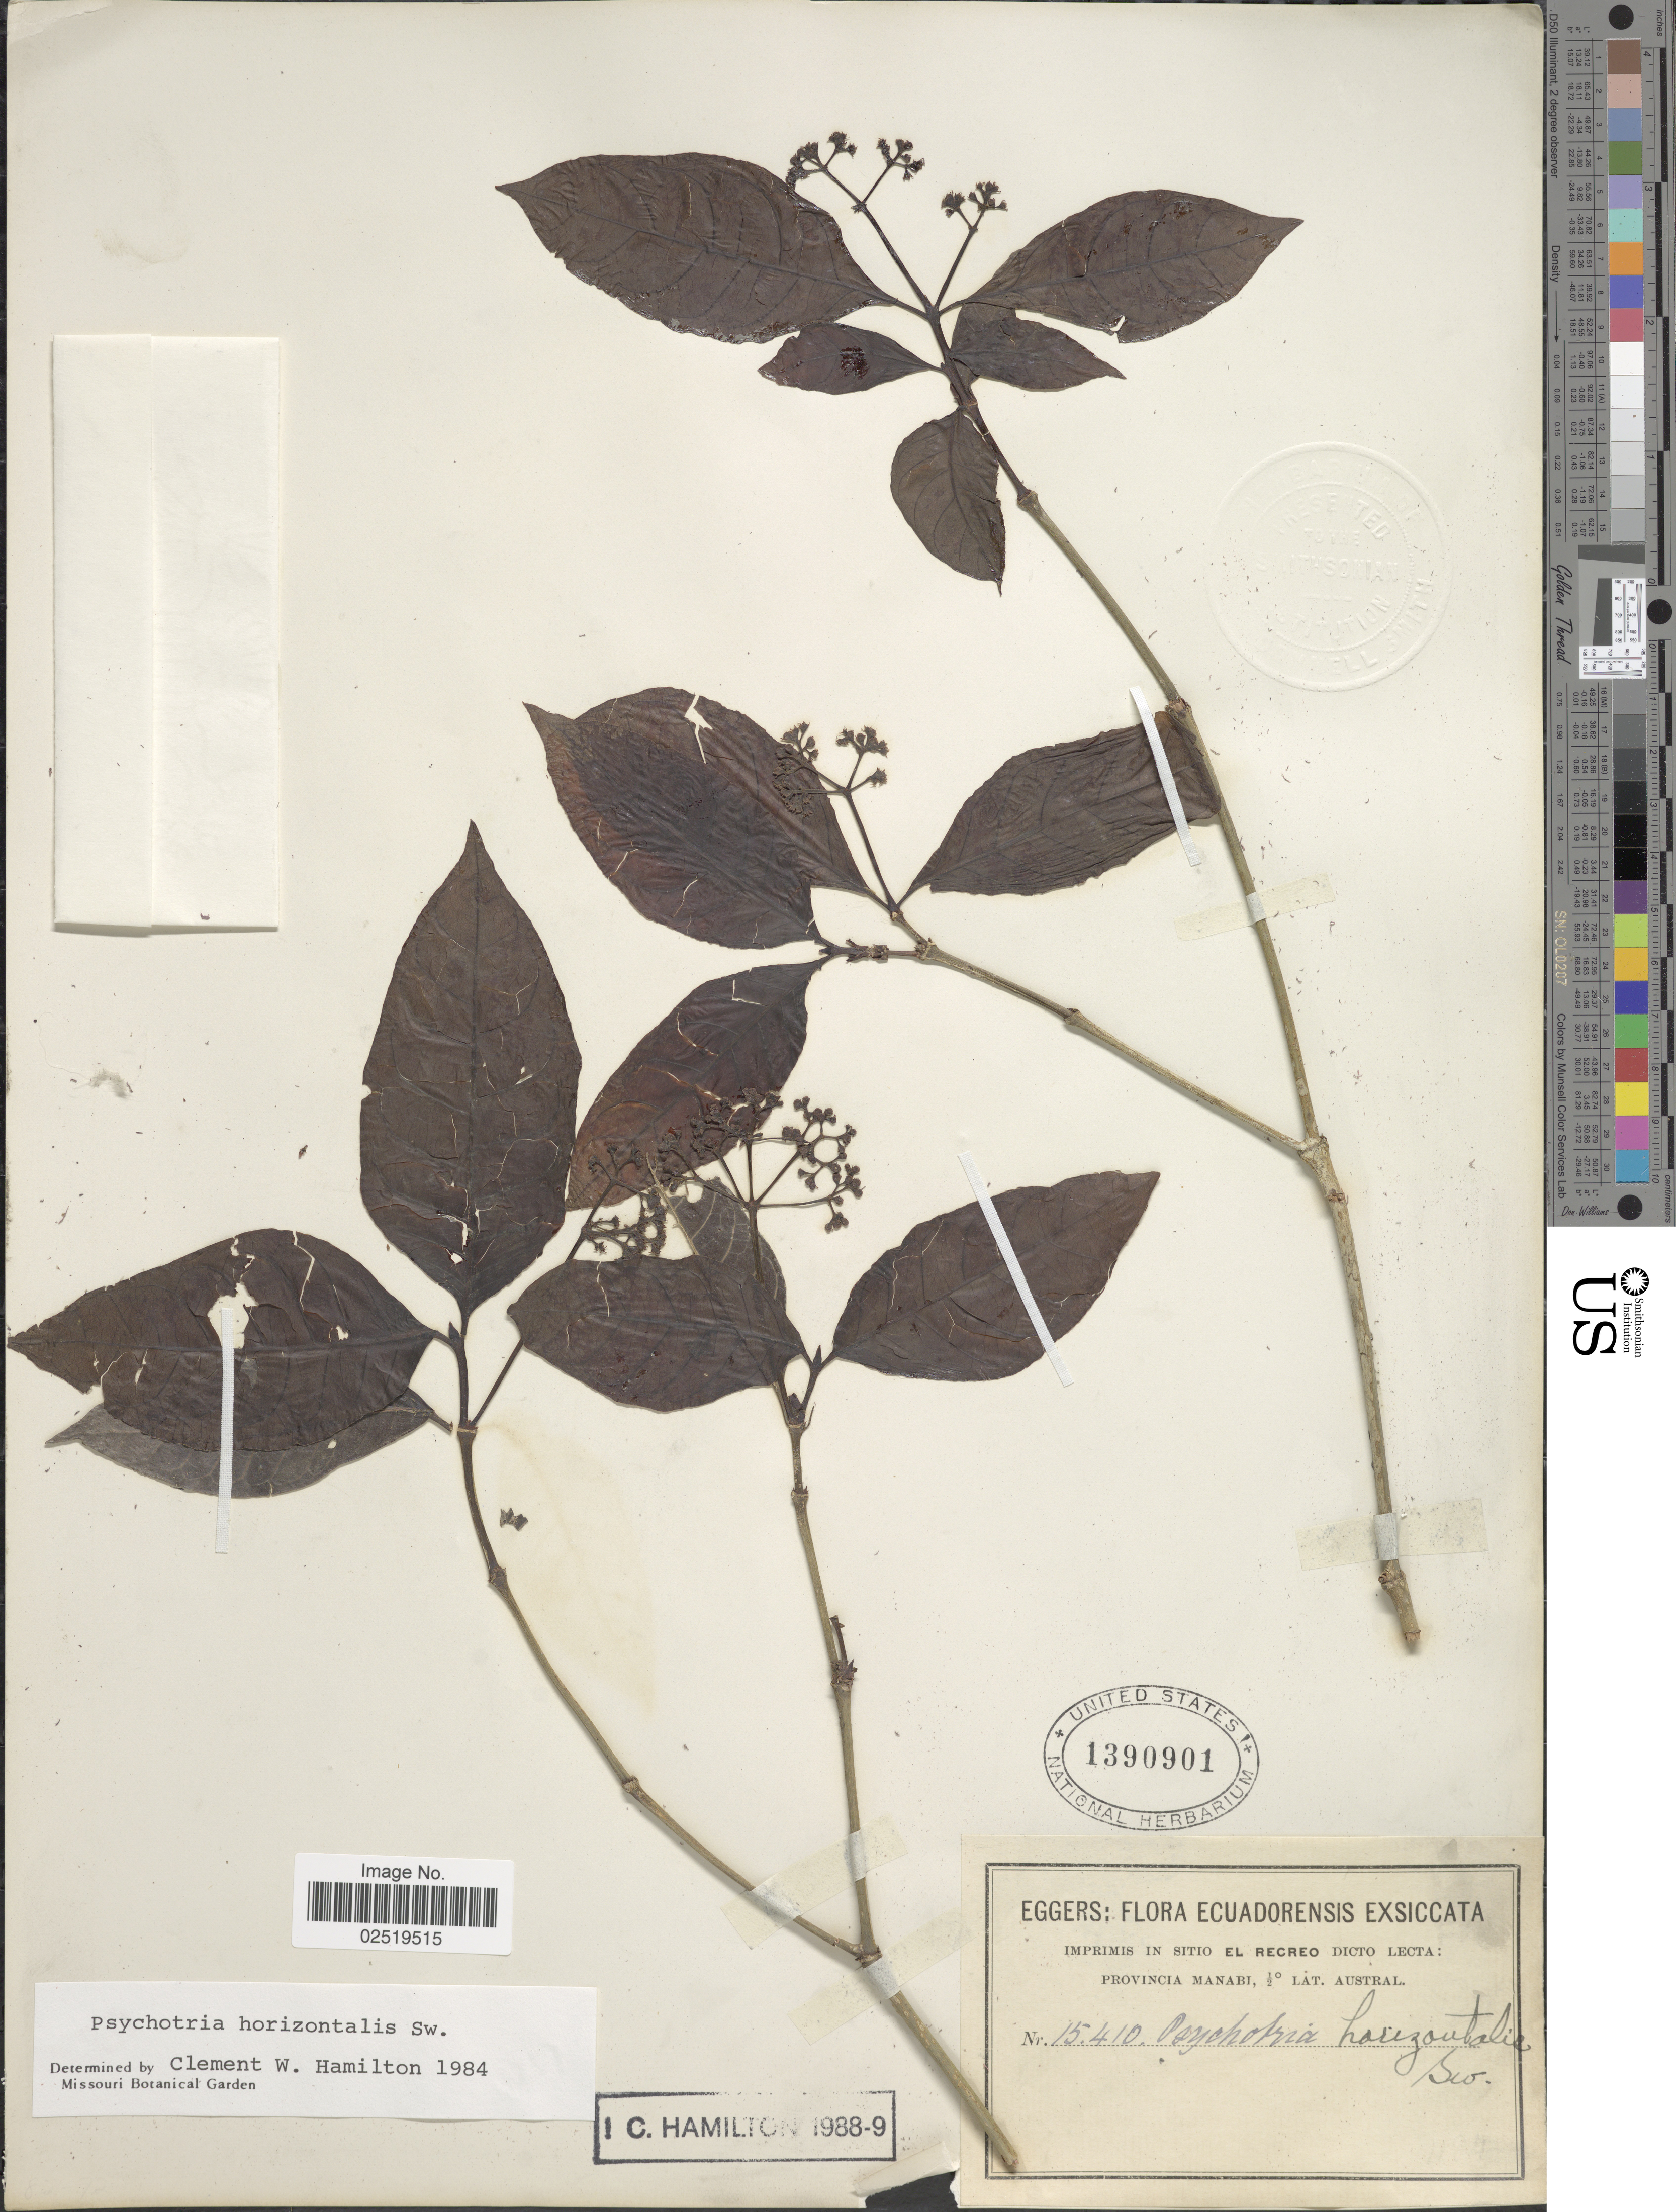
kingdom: Plantae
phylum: Tracheophyta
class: Magnoliopsida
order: Gentianales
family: Rubiaceae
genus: Psychotria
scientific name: Psychotria horizontalis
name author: Sw.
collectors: -. Eggers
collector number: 15410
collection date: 1988/1989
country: Ecuador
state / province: Manabí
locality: Ecuadorensis, Imprimis in sitio el Recreo dicto Lecta, 1/2 ° Lat. Austral [unsure placement].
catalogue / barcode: US 1390901